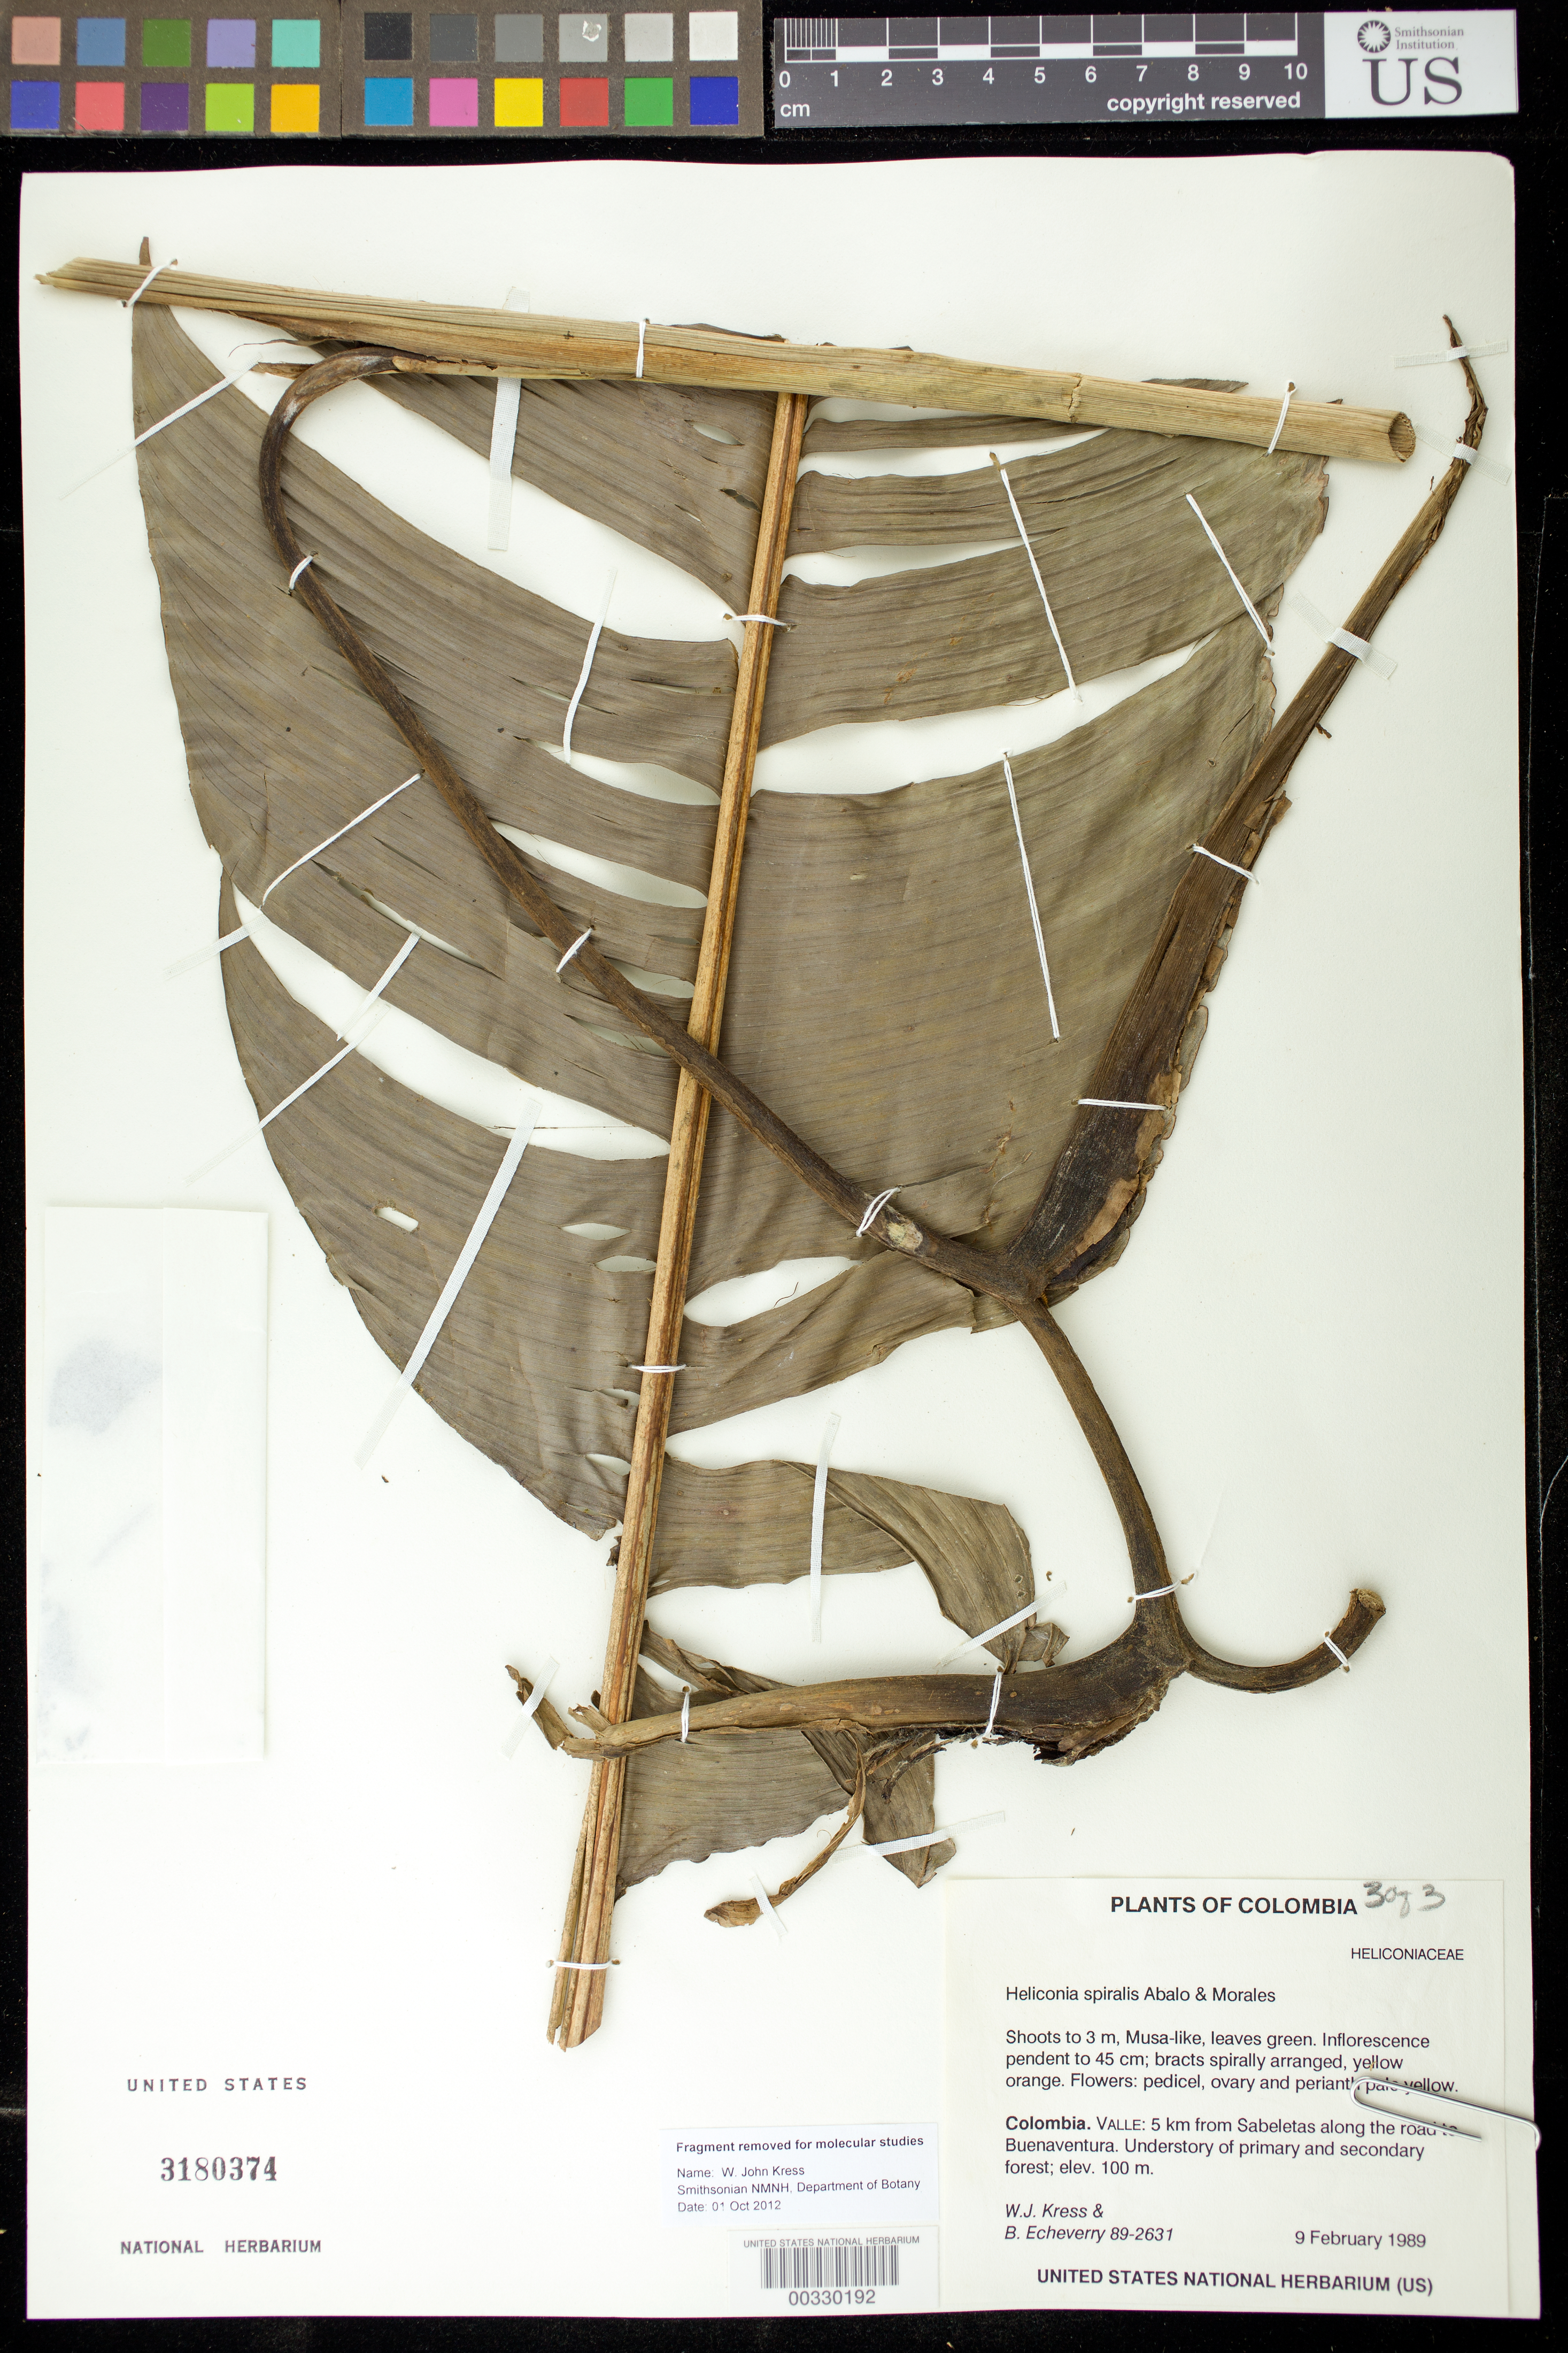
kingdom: Plantae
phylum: Tracheophyta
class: Liliopsida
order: Zingiberales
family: Heliconiaceae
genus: Heliconia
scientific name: Heliconia spiralis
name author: Abalo & G. Morales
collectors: W. J. Kress & B. Echeverry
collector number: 89-2631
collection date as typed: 09 Feb 1989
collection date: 1989-02-09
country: Colombia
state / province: Valle del Cauca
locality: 5 km from Sabeletas along road to Buena Ventura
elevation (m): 100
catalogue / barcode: US 3180374